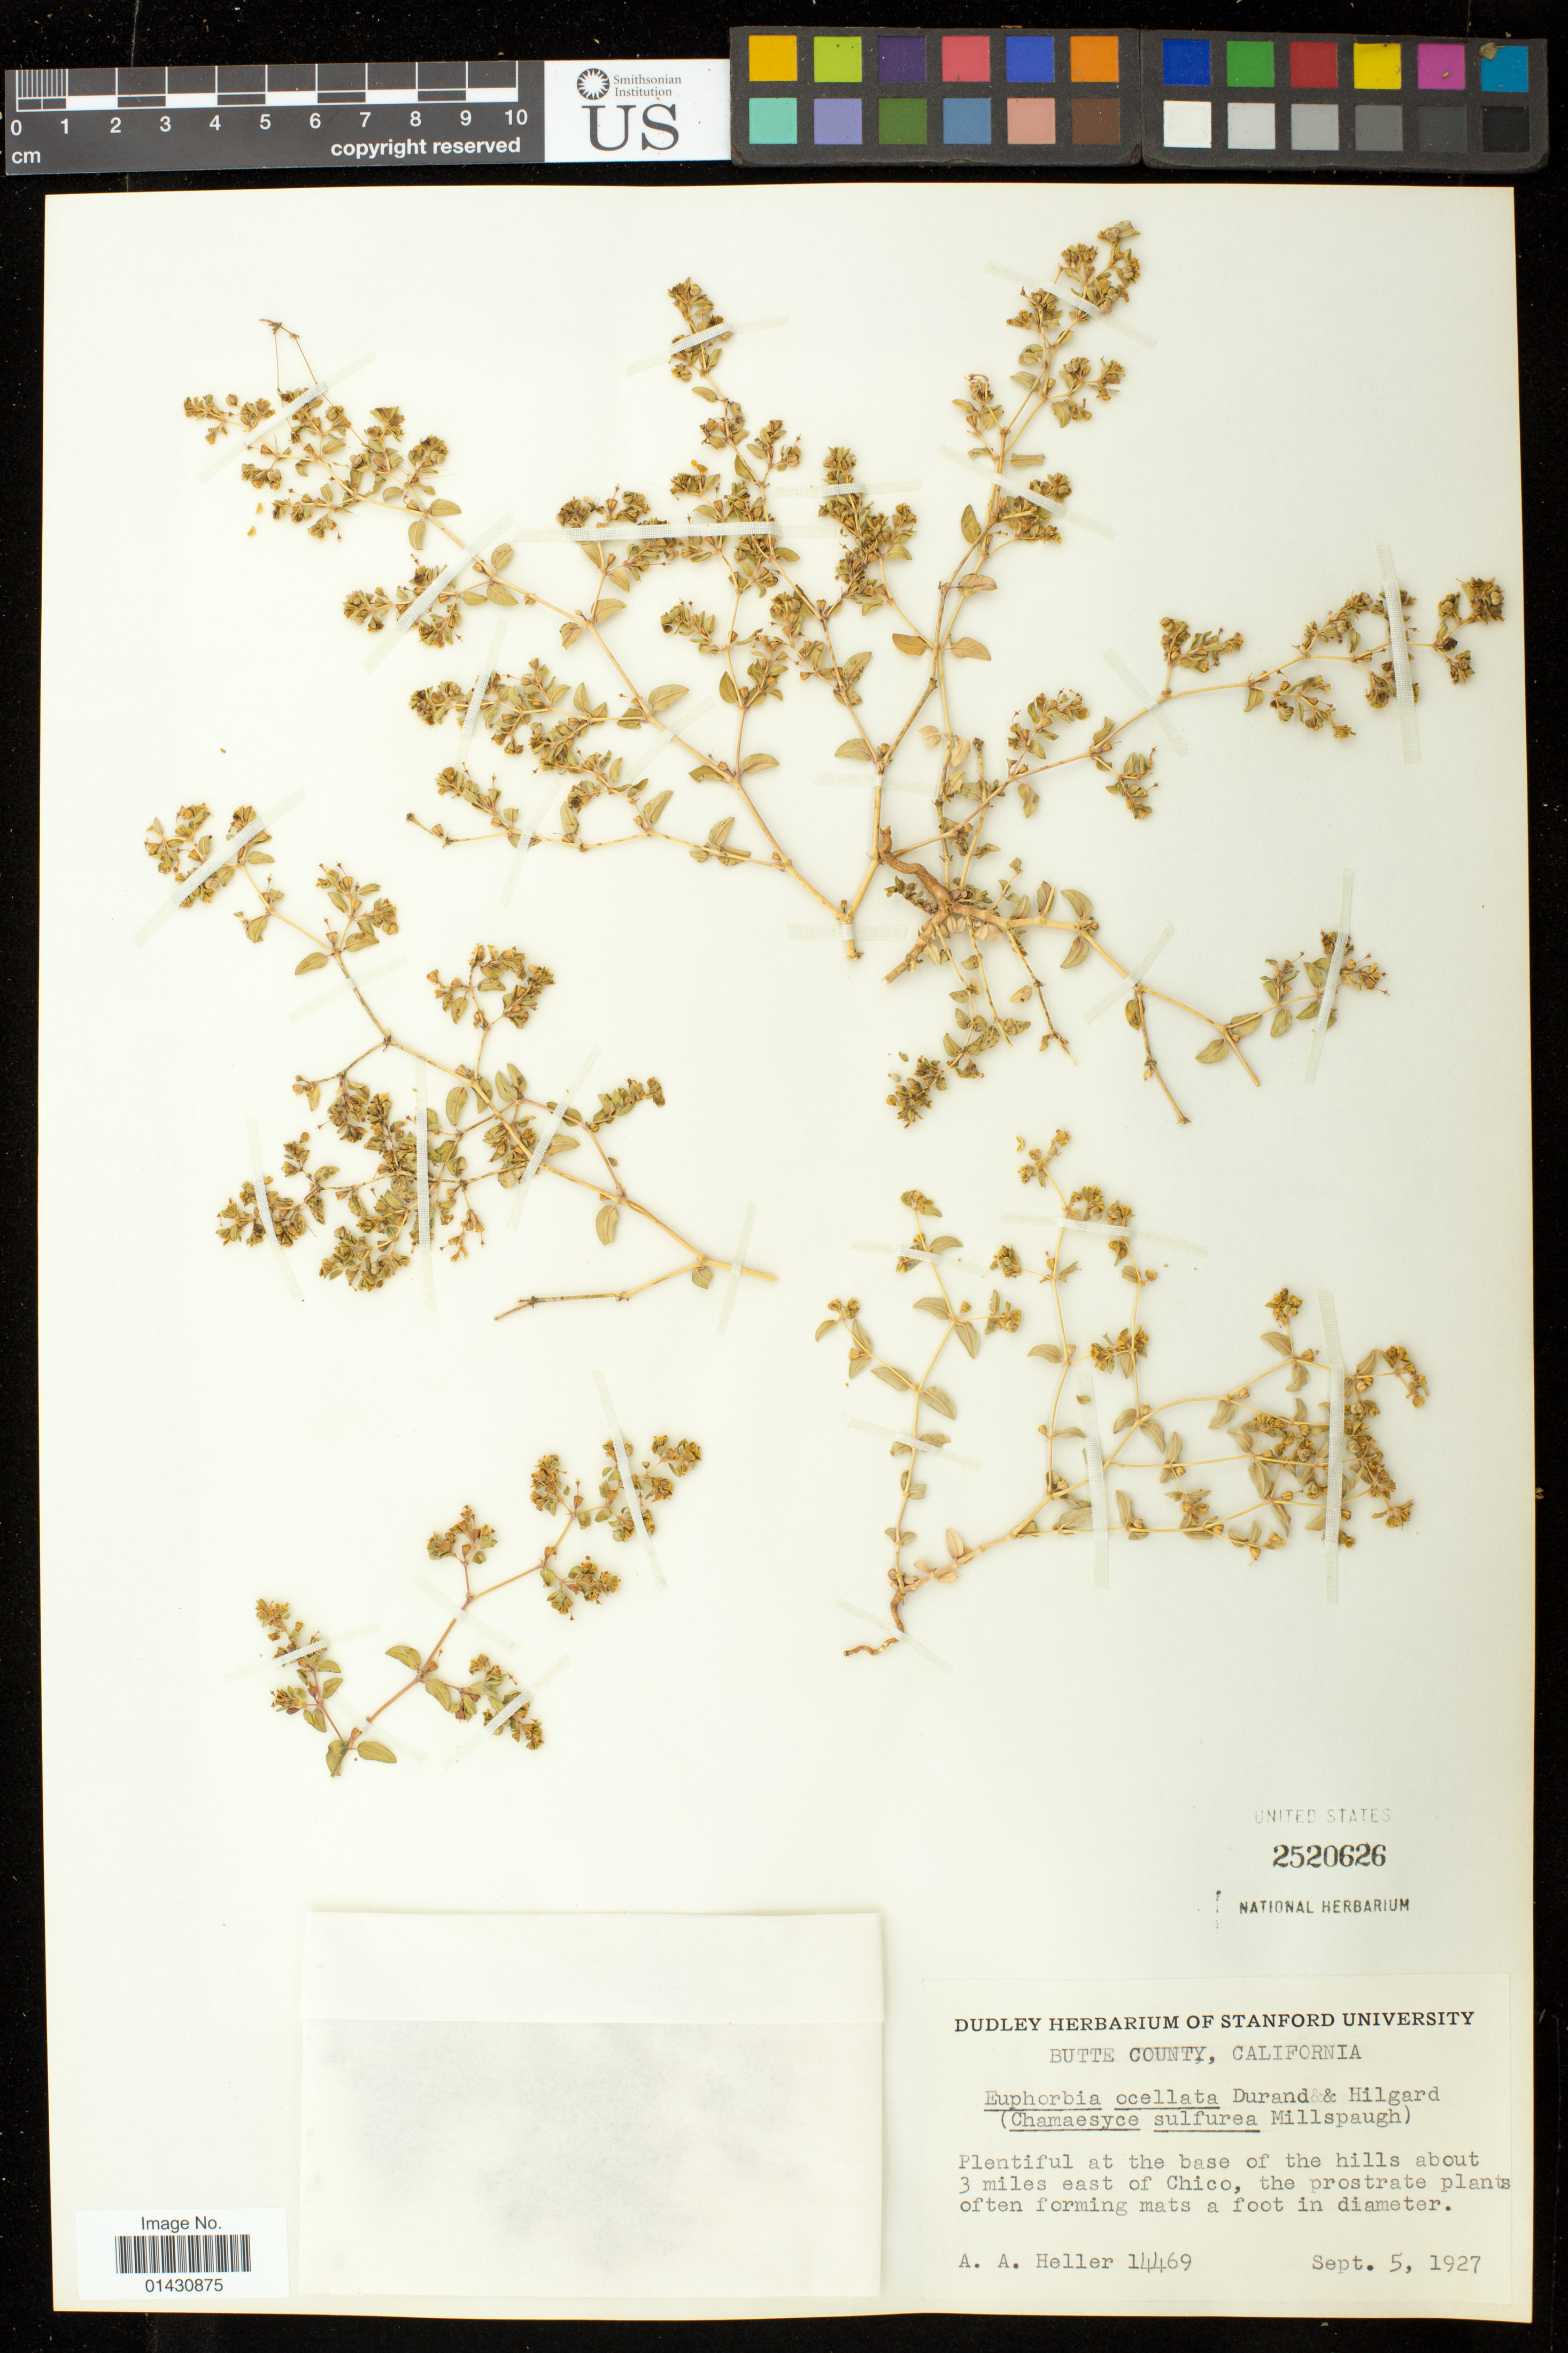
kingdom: Plantae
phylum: Tracheophyta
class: Magnoliopsida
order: Malpighiales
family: Euphorbiaceae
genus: Euphorbia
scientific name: Euphorbia ocellata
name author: Durand & Hilg.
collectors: A. A. Heller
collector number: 14469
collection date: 1927-09-05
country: United States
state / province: California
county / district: Butte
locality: Base of the hills about 3 miles east of Chico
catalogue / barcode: US 2520626